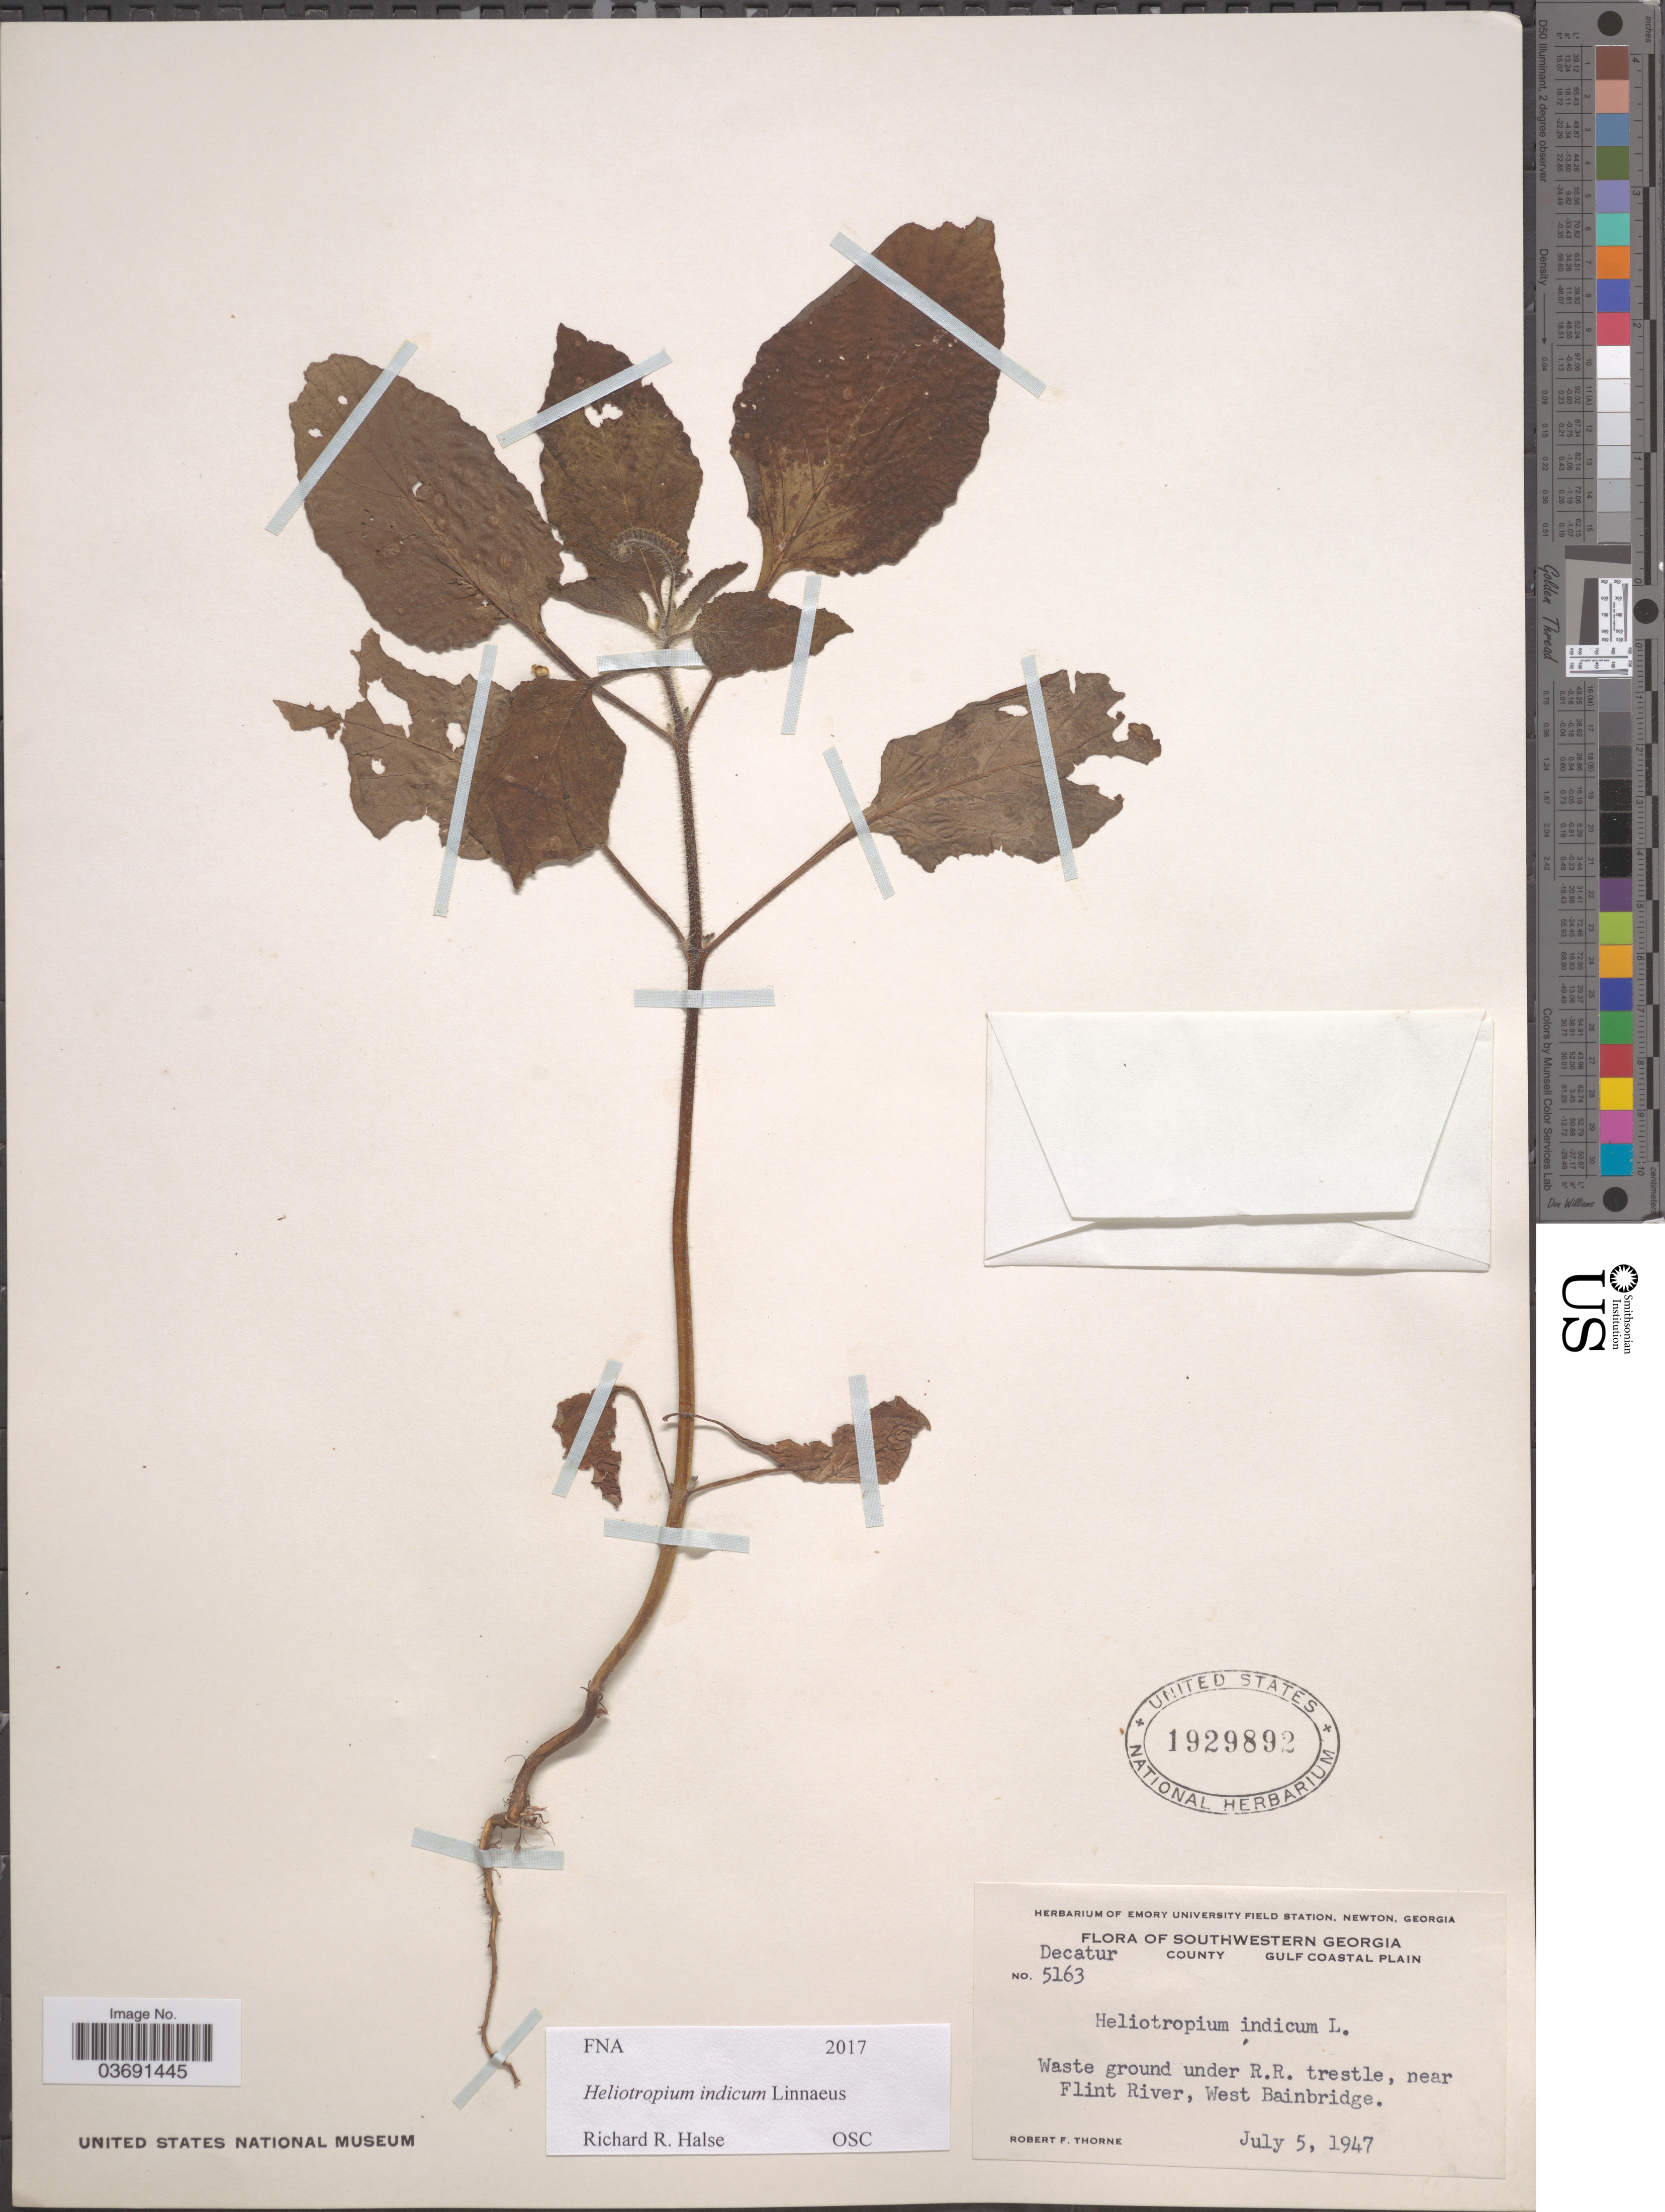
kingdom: Plantae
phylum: Tracheophyta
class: Magnoliopsida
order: Boraginales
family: Heliotropiaceae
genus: Heliotropium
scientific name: Heliotropium indicum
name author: L.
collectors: R. F. Thorne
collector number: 5163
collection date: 1947-07-05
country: United States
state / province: Georgia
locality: Southwestern Georgia. Decatur county. Gulf Coastal Plain. Waste ground under R.R. trestle, near Flint River, West Bainbridge.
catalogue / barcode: US 1929892